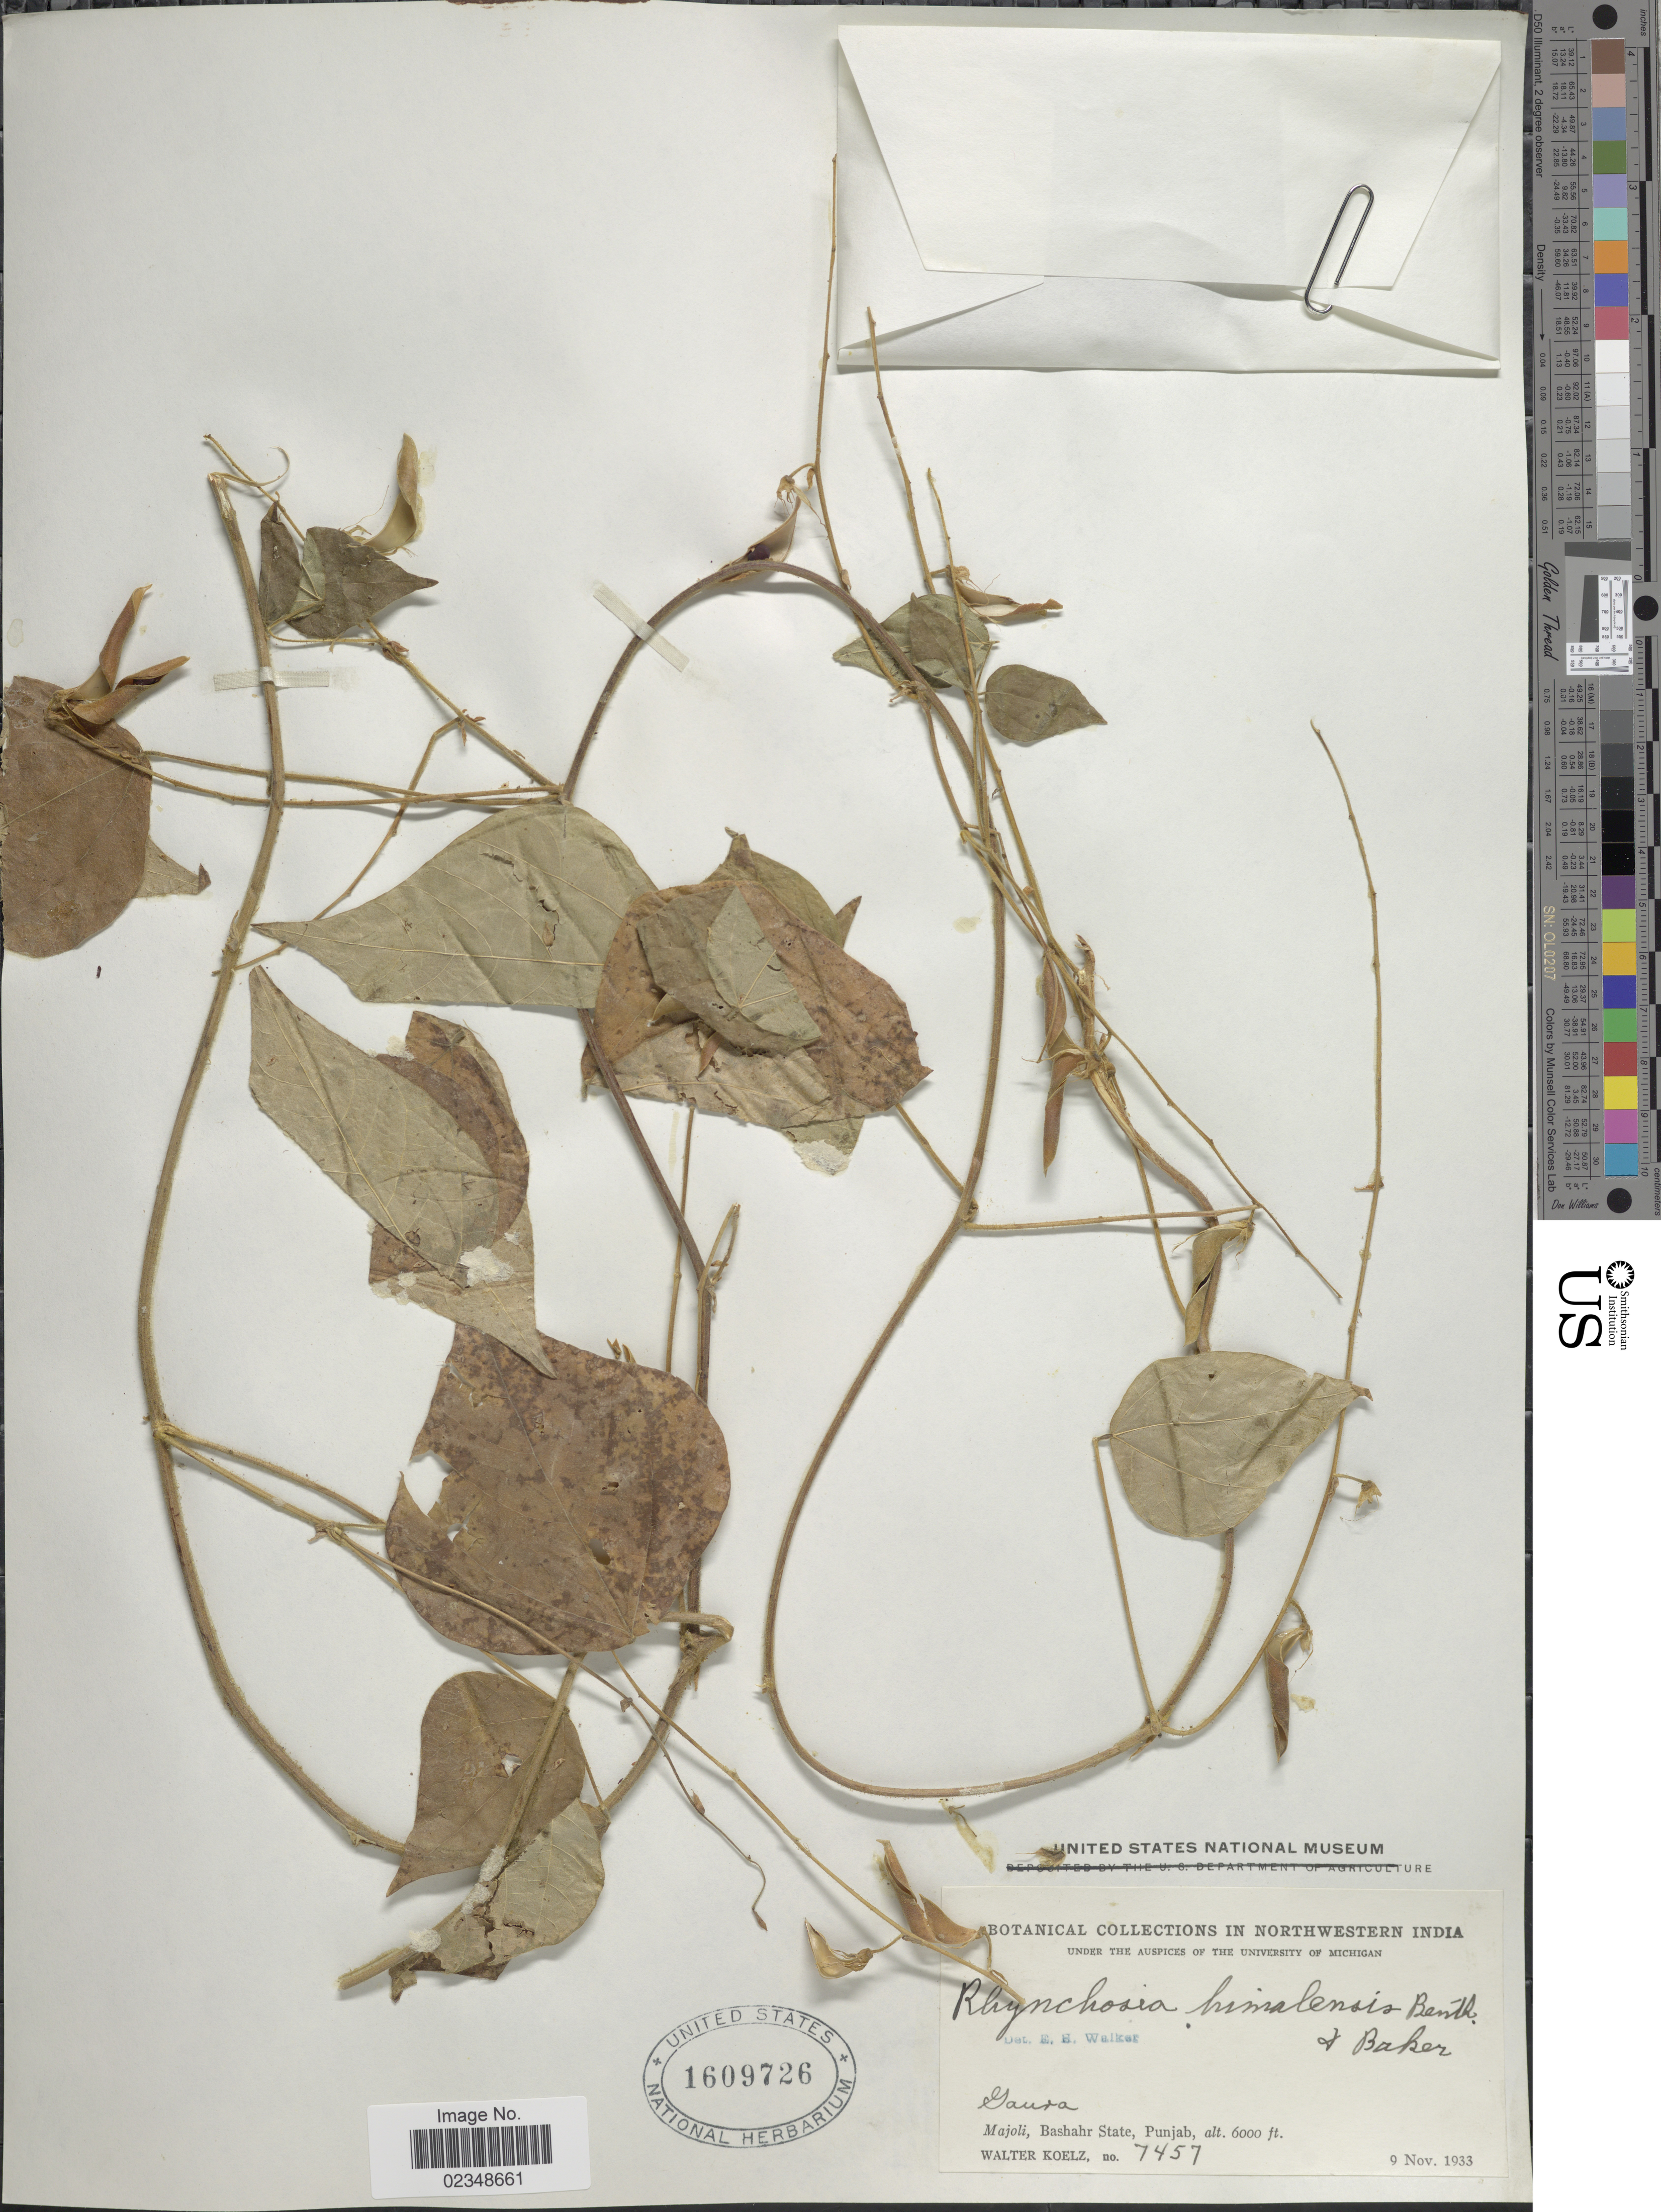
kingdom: Plantae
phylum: Tracheophyta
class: Magnoliopsida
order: Fabales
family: Fabaceae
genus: Rhynchosia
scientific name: Rhynchosia himalensis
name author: Benth. ex Baker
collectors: W. N. Koelz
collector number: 7457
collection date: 1933-11-09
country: India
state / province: Punjab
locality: Gaura, Majoli, Bashahr State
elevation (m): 1829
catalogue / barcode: US 1609726